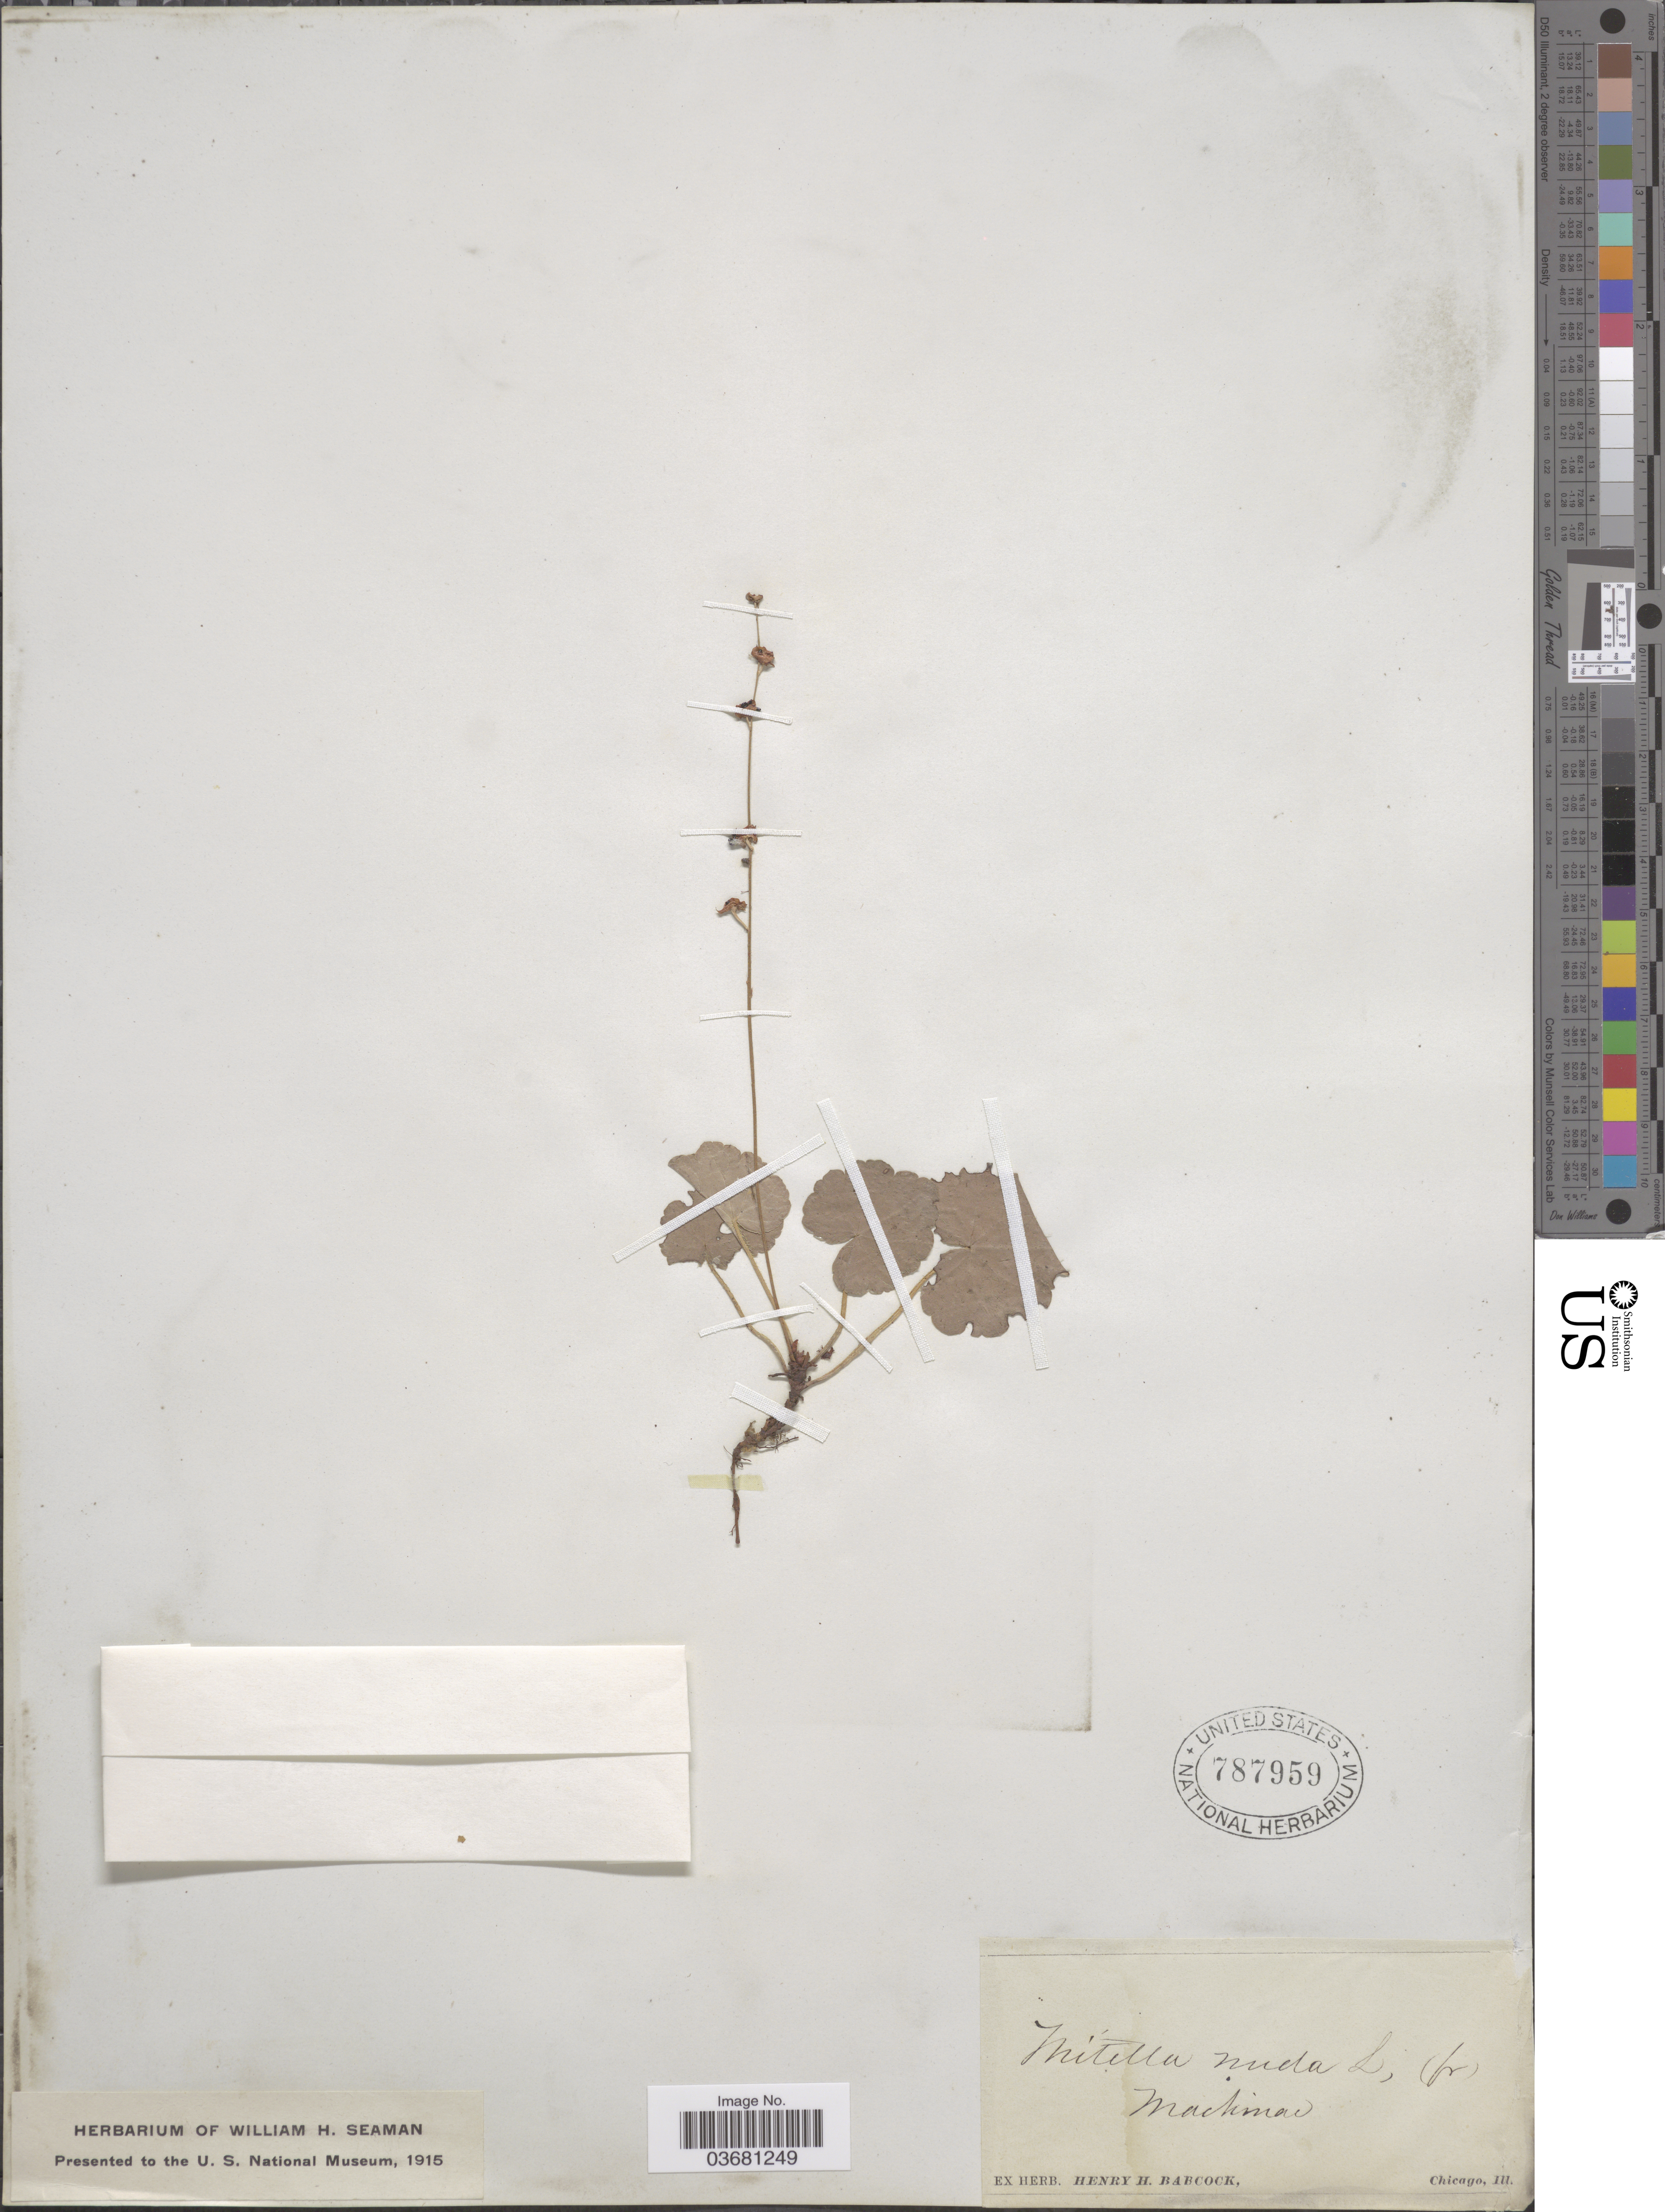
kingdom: Plantae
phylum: Tracheophyta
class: Magnoliopsida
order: Saxifragales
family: Saxifragaceae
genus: Mitella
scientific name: Mitella nuda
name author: L.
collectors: ex herb. Henry Homes Babcock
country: United States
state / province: Illinois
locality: Chicago.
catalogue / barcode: US 787959